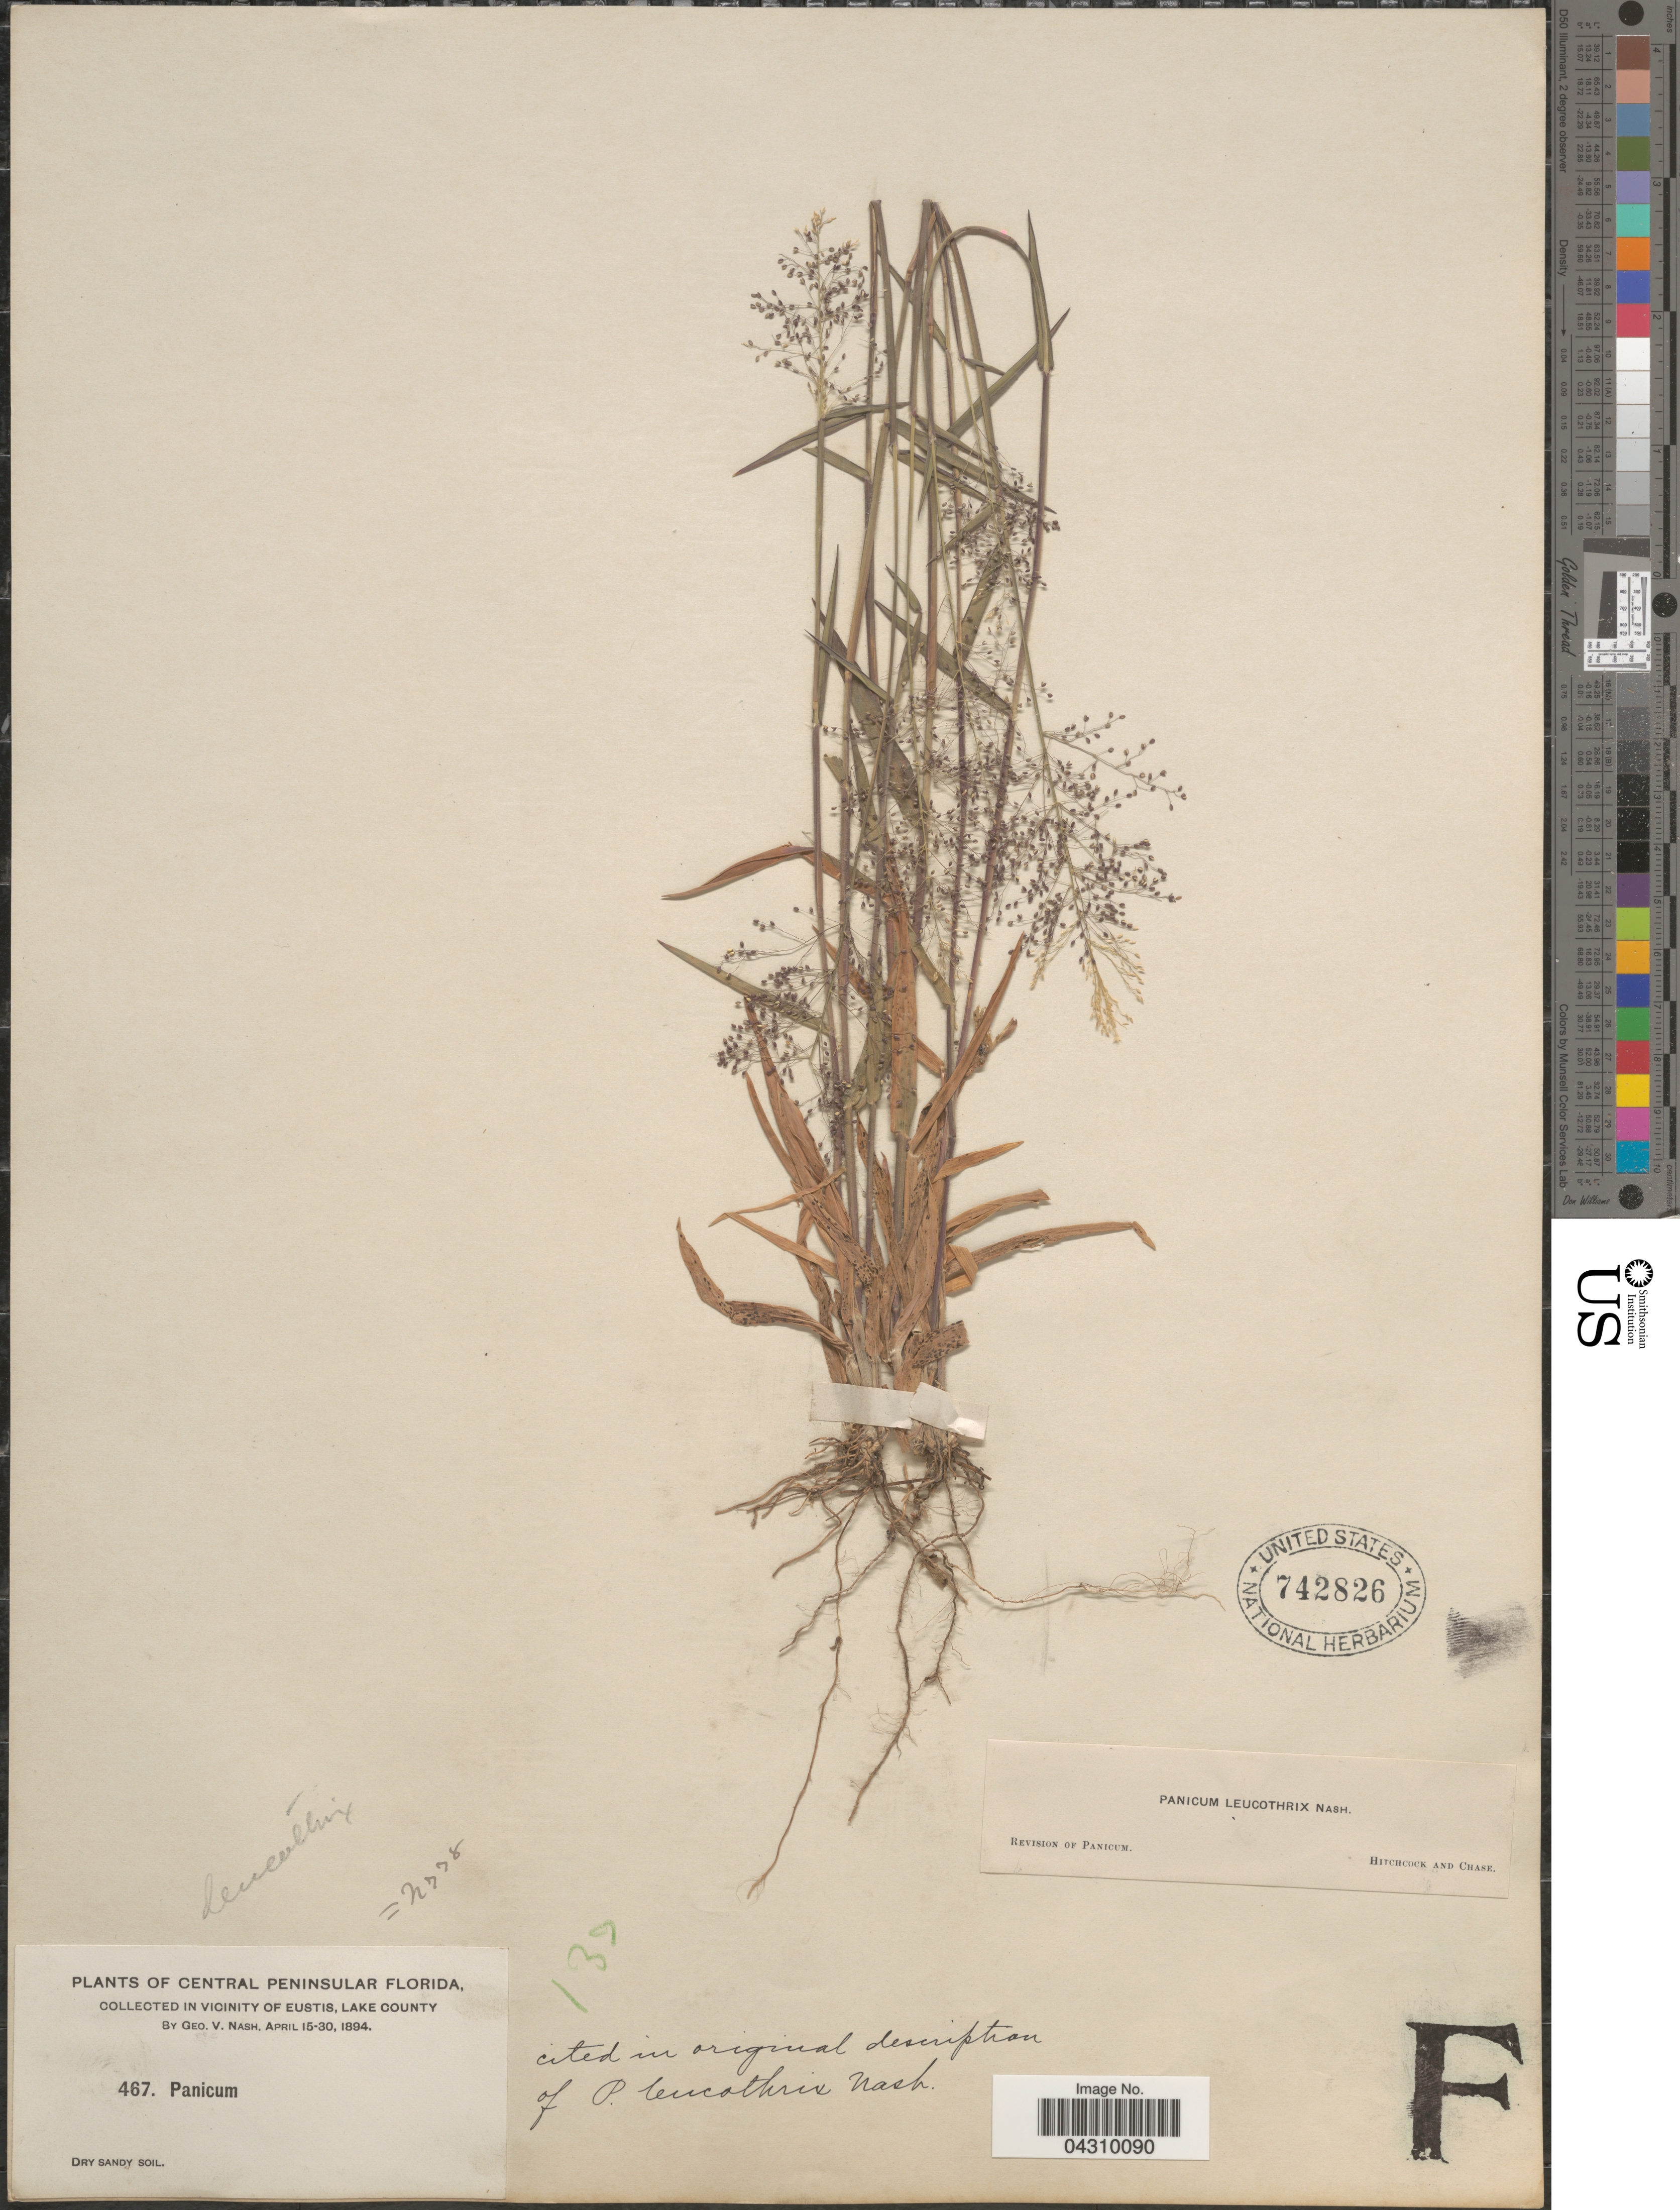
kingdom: Plantae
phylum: Tracheophyta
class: Liliopsida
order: Poales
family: Poaceae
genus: Dichanthelium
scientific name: Dichanthelium acuminatum var. acuminatum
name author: (Sw.) Gould & C.A. Clark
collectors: G. V. Nash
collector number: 467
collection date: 1894-04-15/1894-04-30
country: United States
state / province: Florida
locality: Central Peninsular Florida, in vicinity of Eustis, Lake County.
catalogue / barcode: US 742826